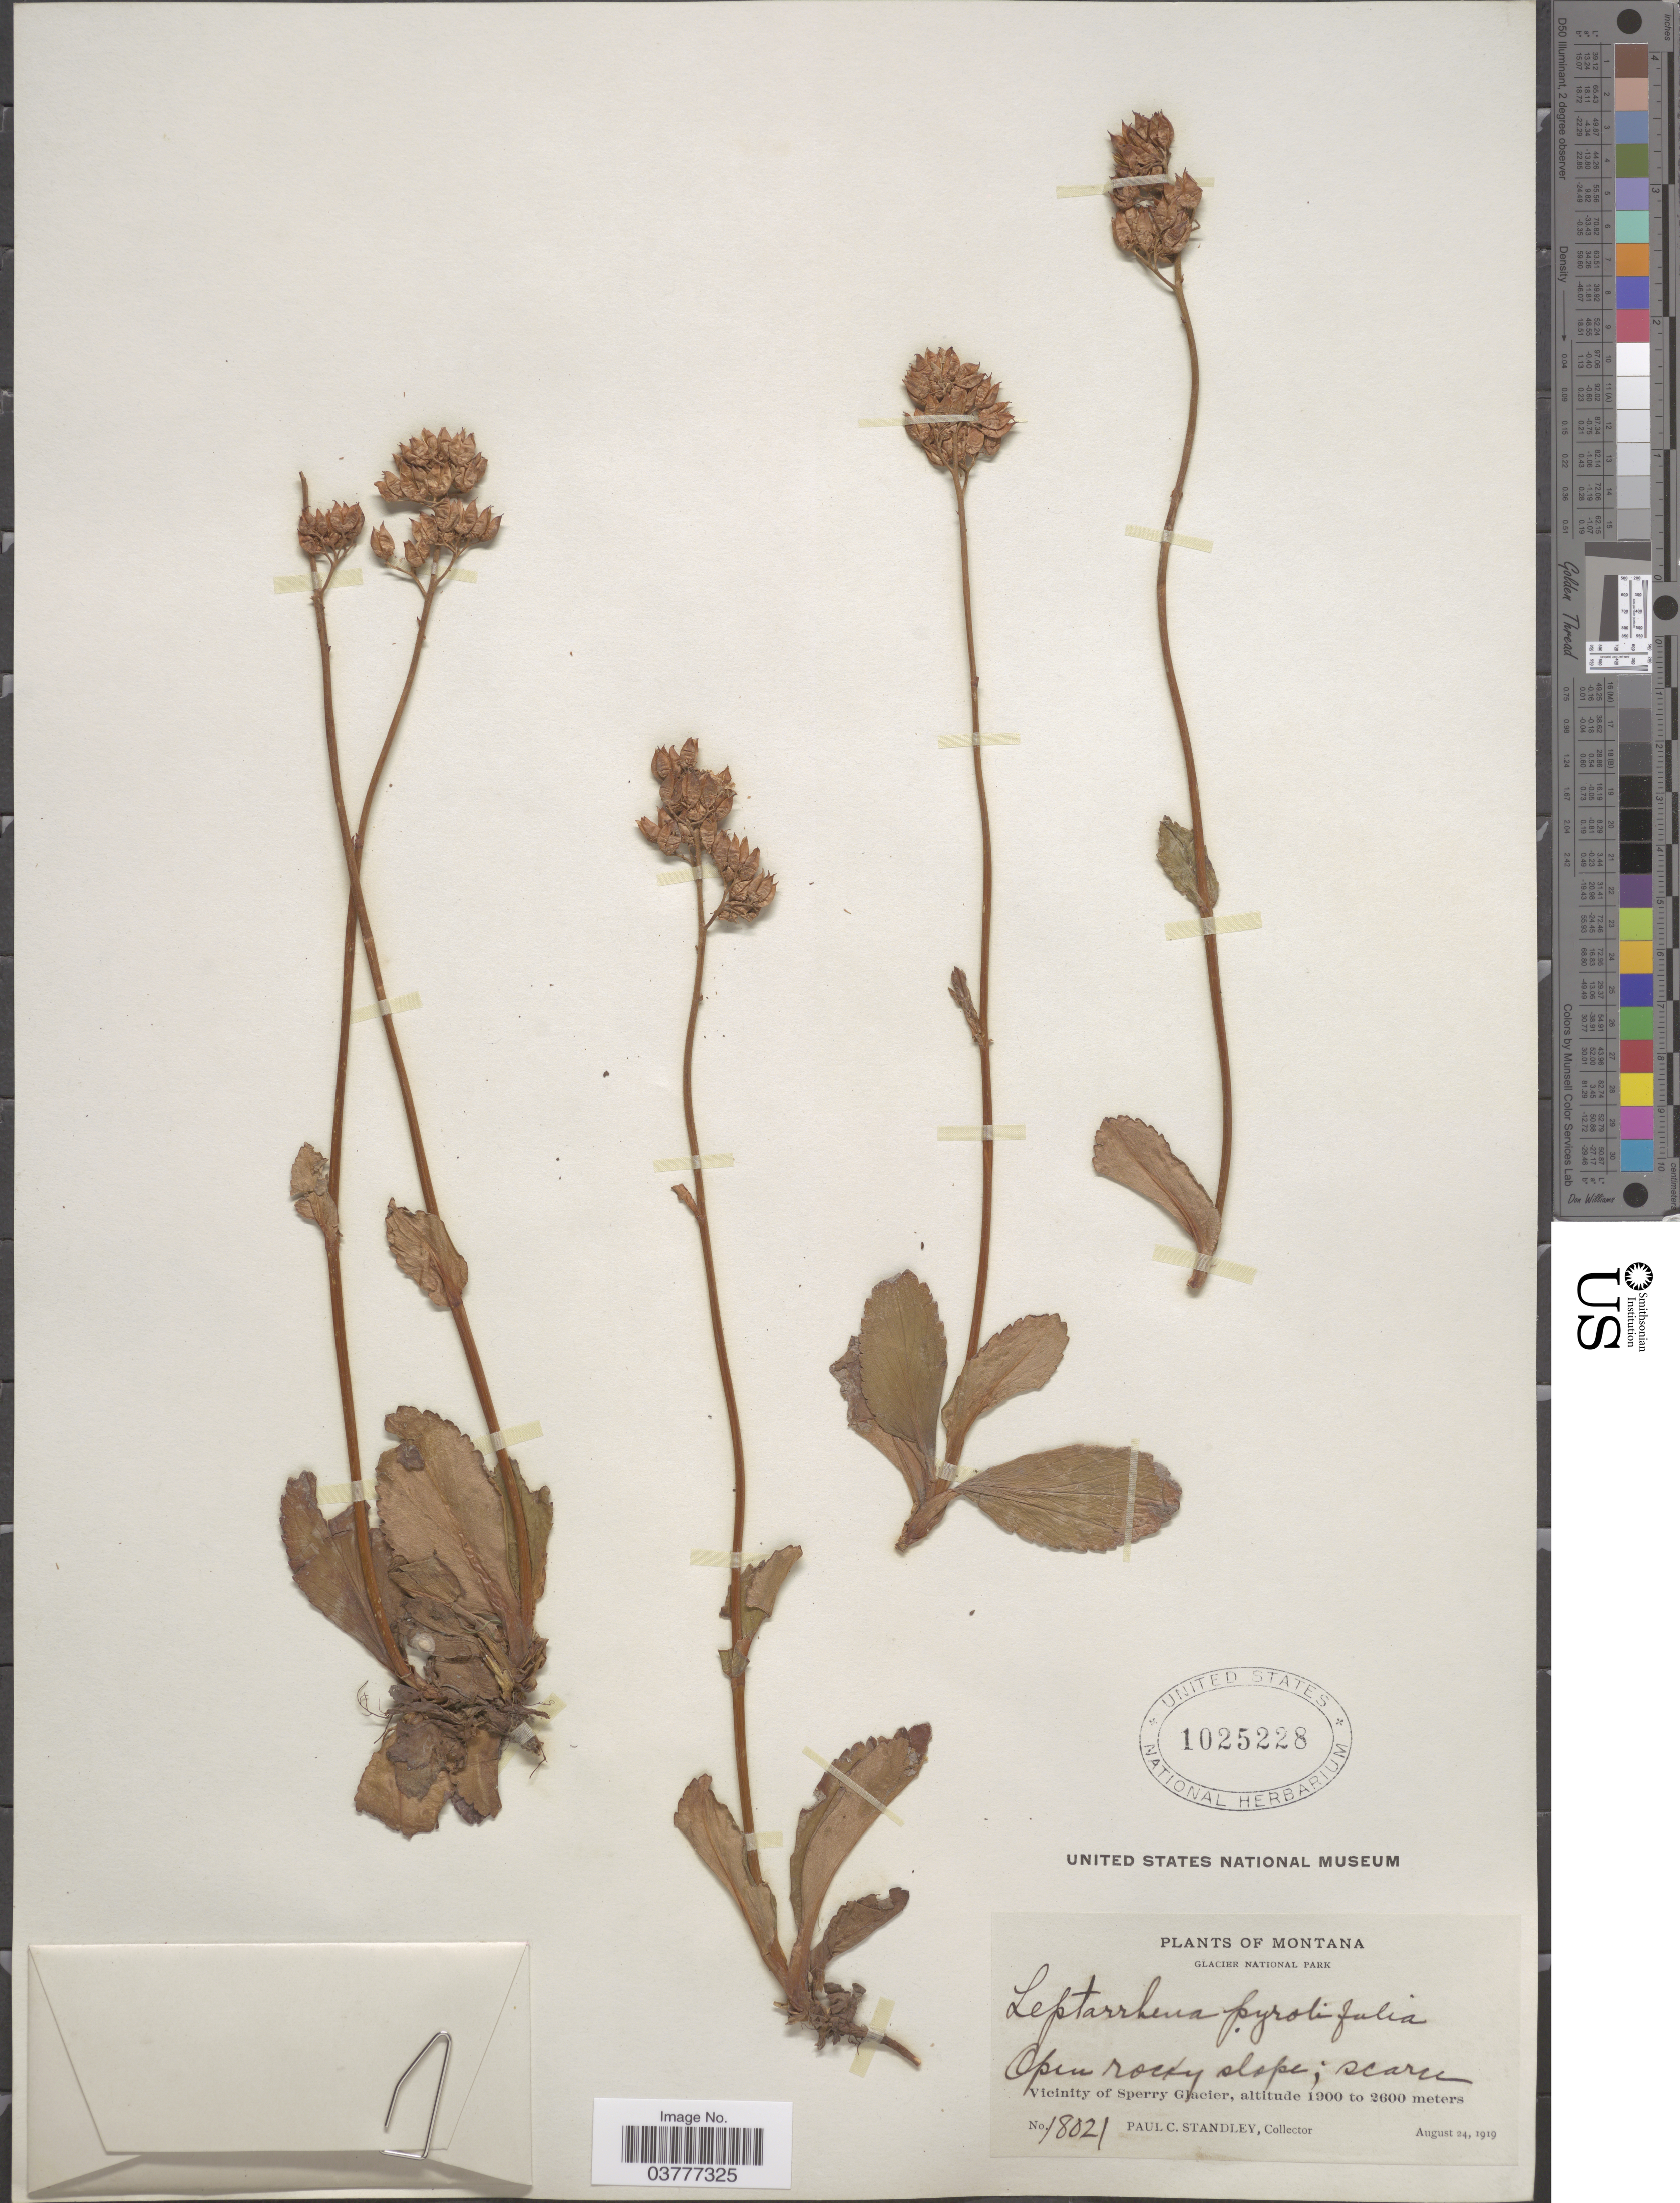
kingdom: Plantae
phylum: Tracheophyta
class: Magnoliopsida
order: Saxifragales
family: Saxifragaceae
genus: Leptarrhena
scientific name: Leptarrhena pyrolifolia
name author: (D. Don) Ser.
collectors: P. C. Standley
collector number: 18021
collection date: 1919-08-24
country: United States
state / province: Montana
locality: Glacier National Park. Vicinity of Sperry Glacier.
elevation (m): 1900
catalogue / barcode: US 1025228